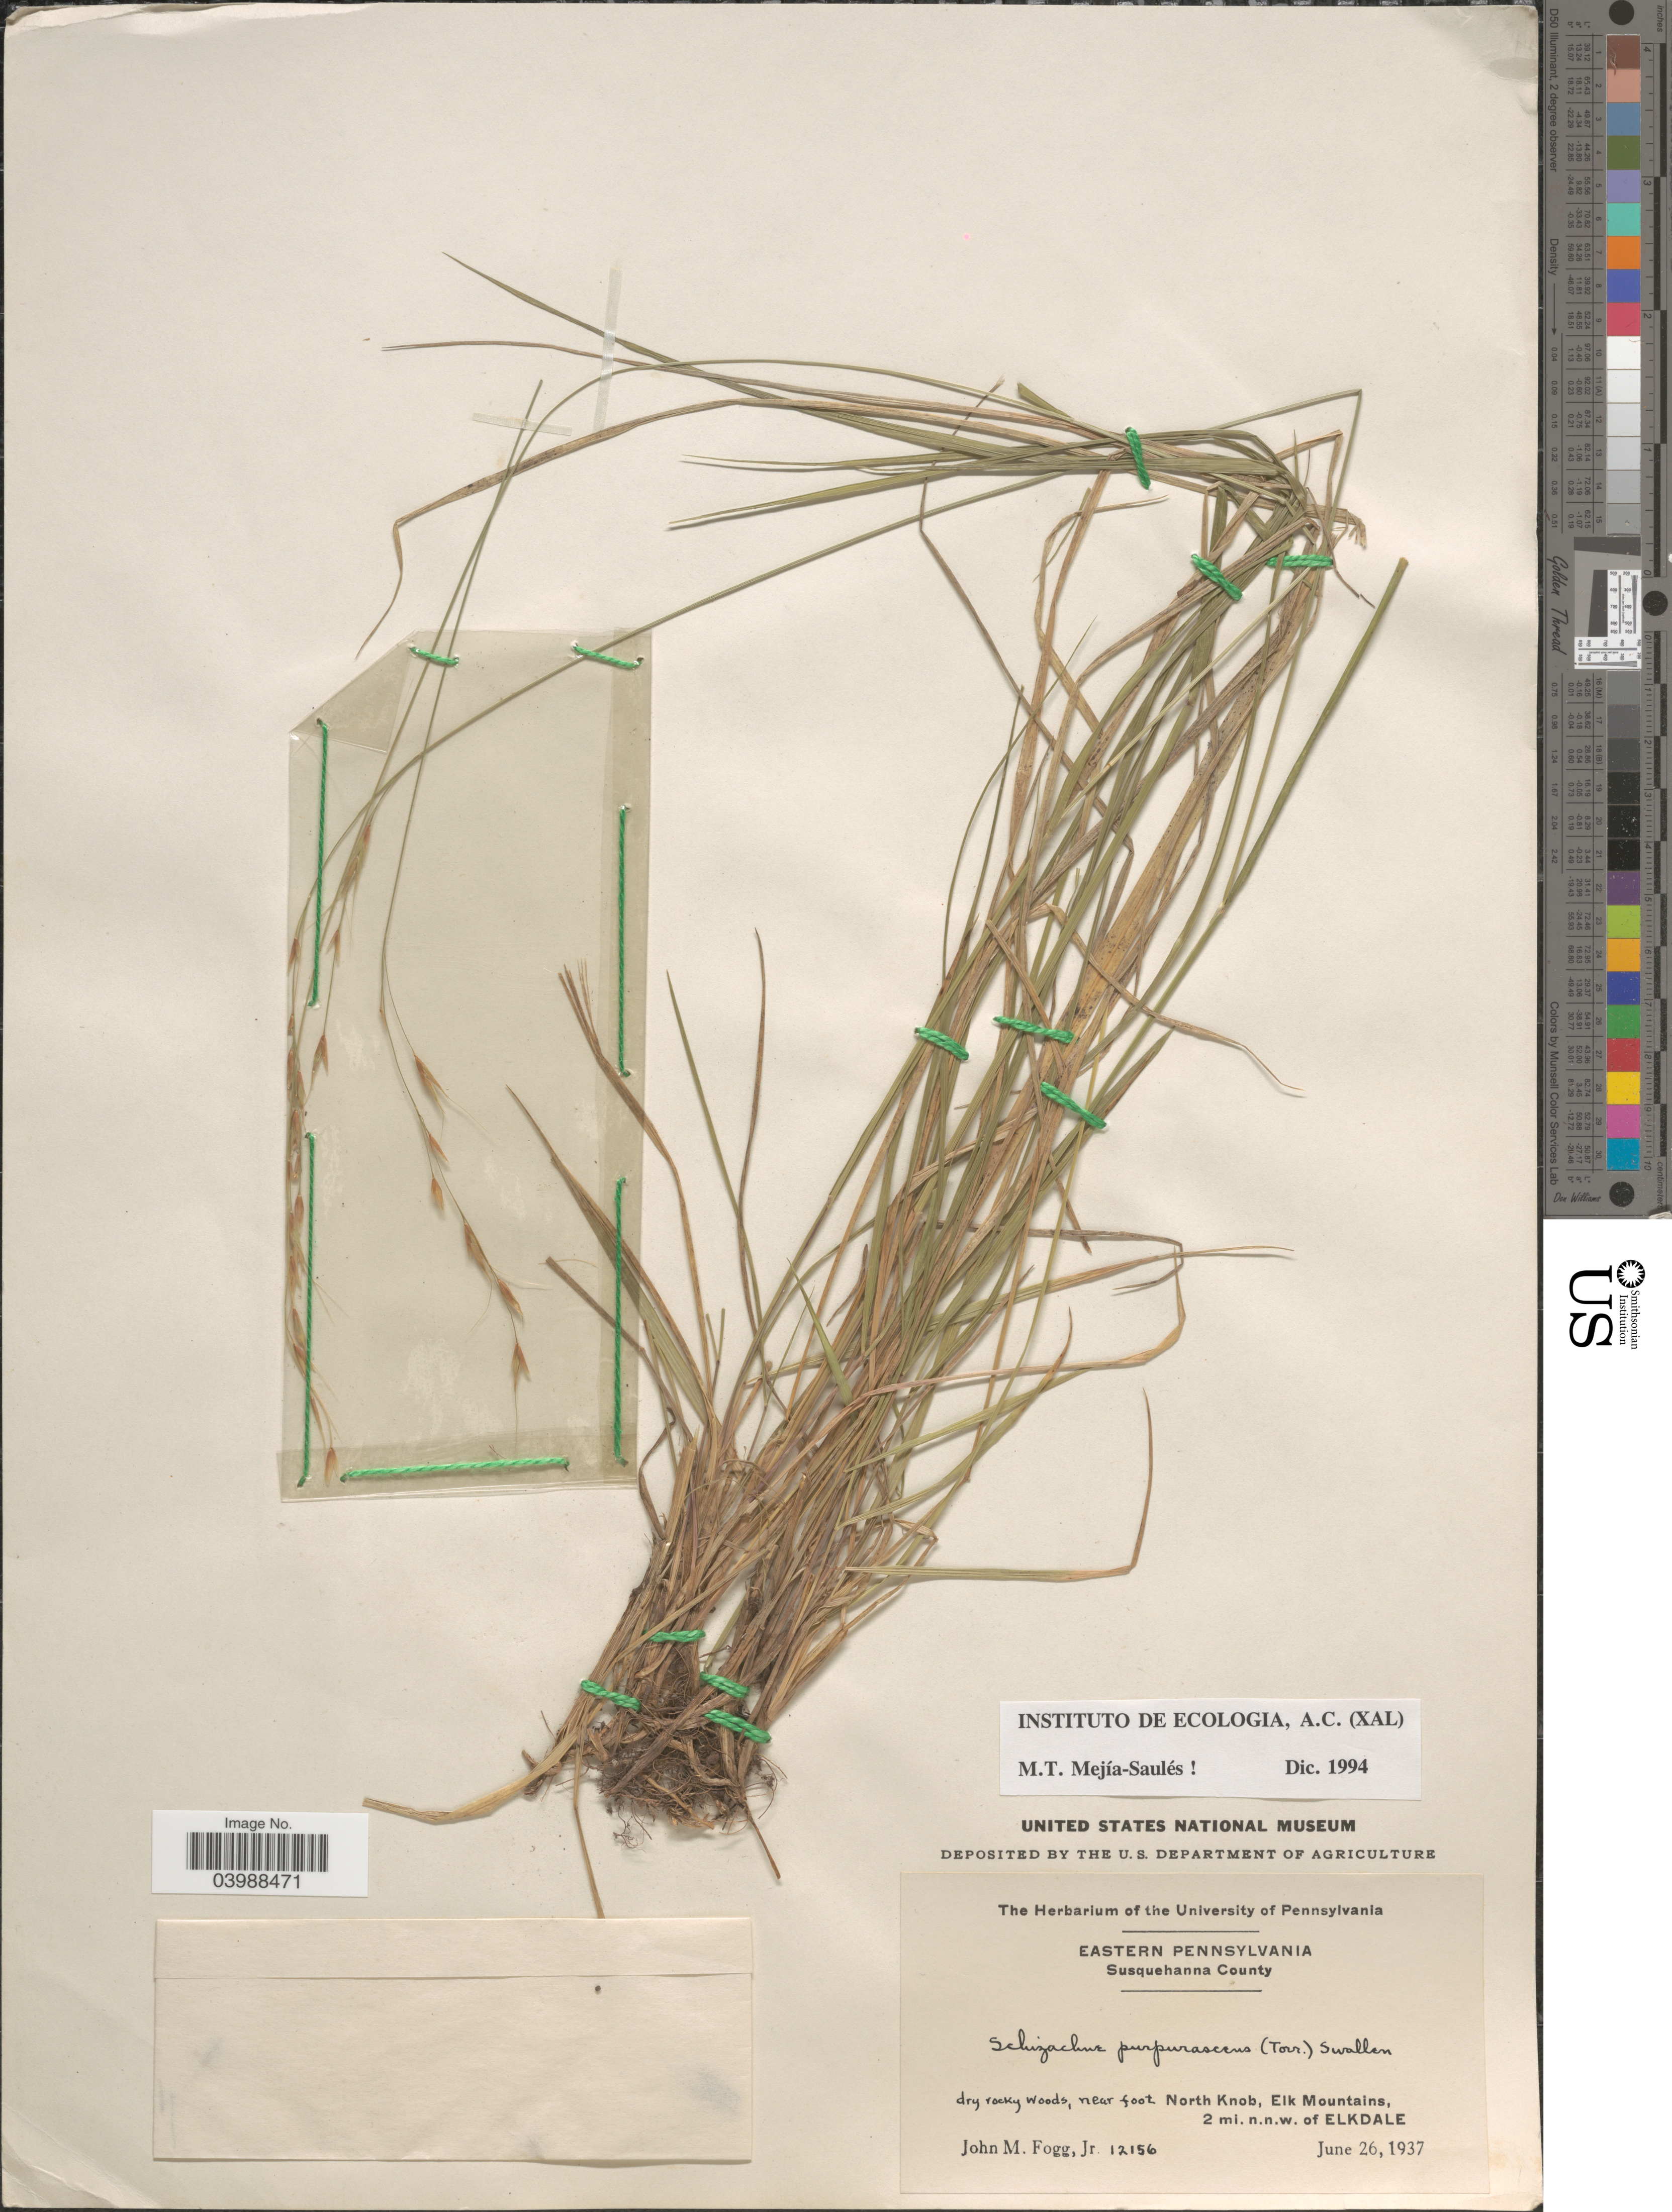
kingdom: Plantae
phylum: Tracheophyta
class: Liliopsida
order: Poales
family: Poaceae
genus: Schizachne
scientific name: Schizachne purpurascens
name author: (Torr.) Swallen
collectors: J. Fogg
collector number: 12156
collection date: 1937-06-26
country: United States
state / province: Pennsylvania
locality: Eastern Pennsylvania. Susquehanna County. Near foot North Knob, Elk Mountains, 2 mi. n.n.w. of Elkdale.